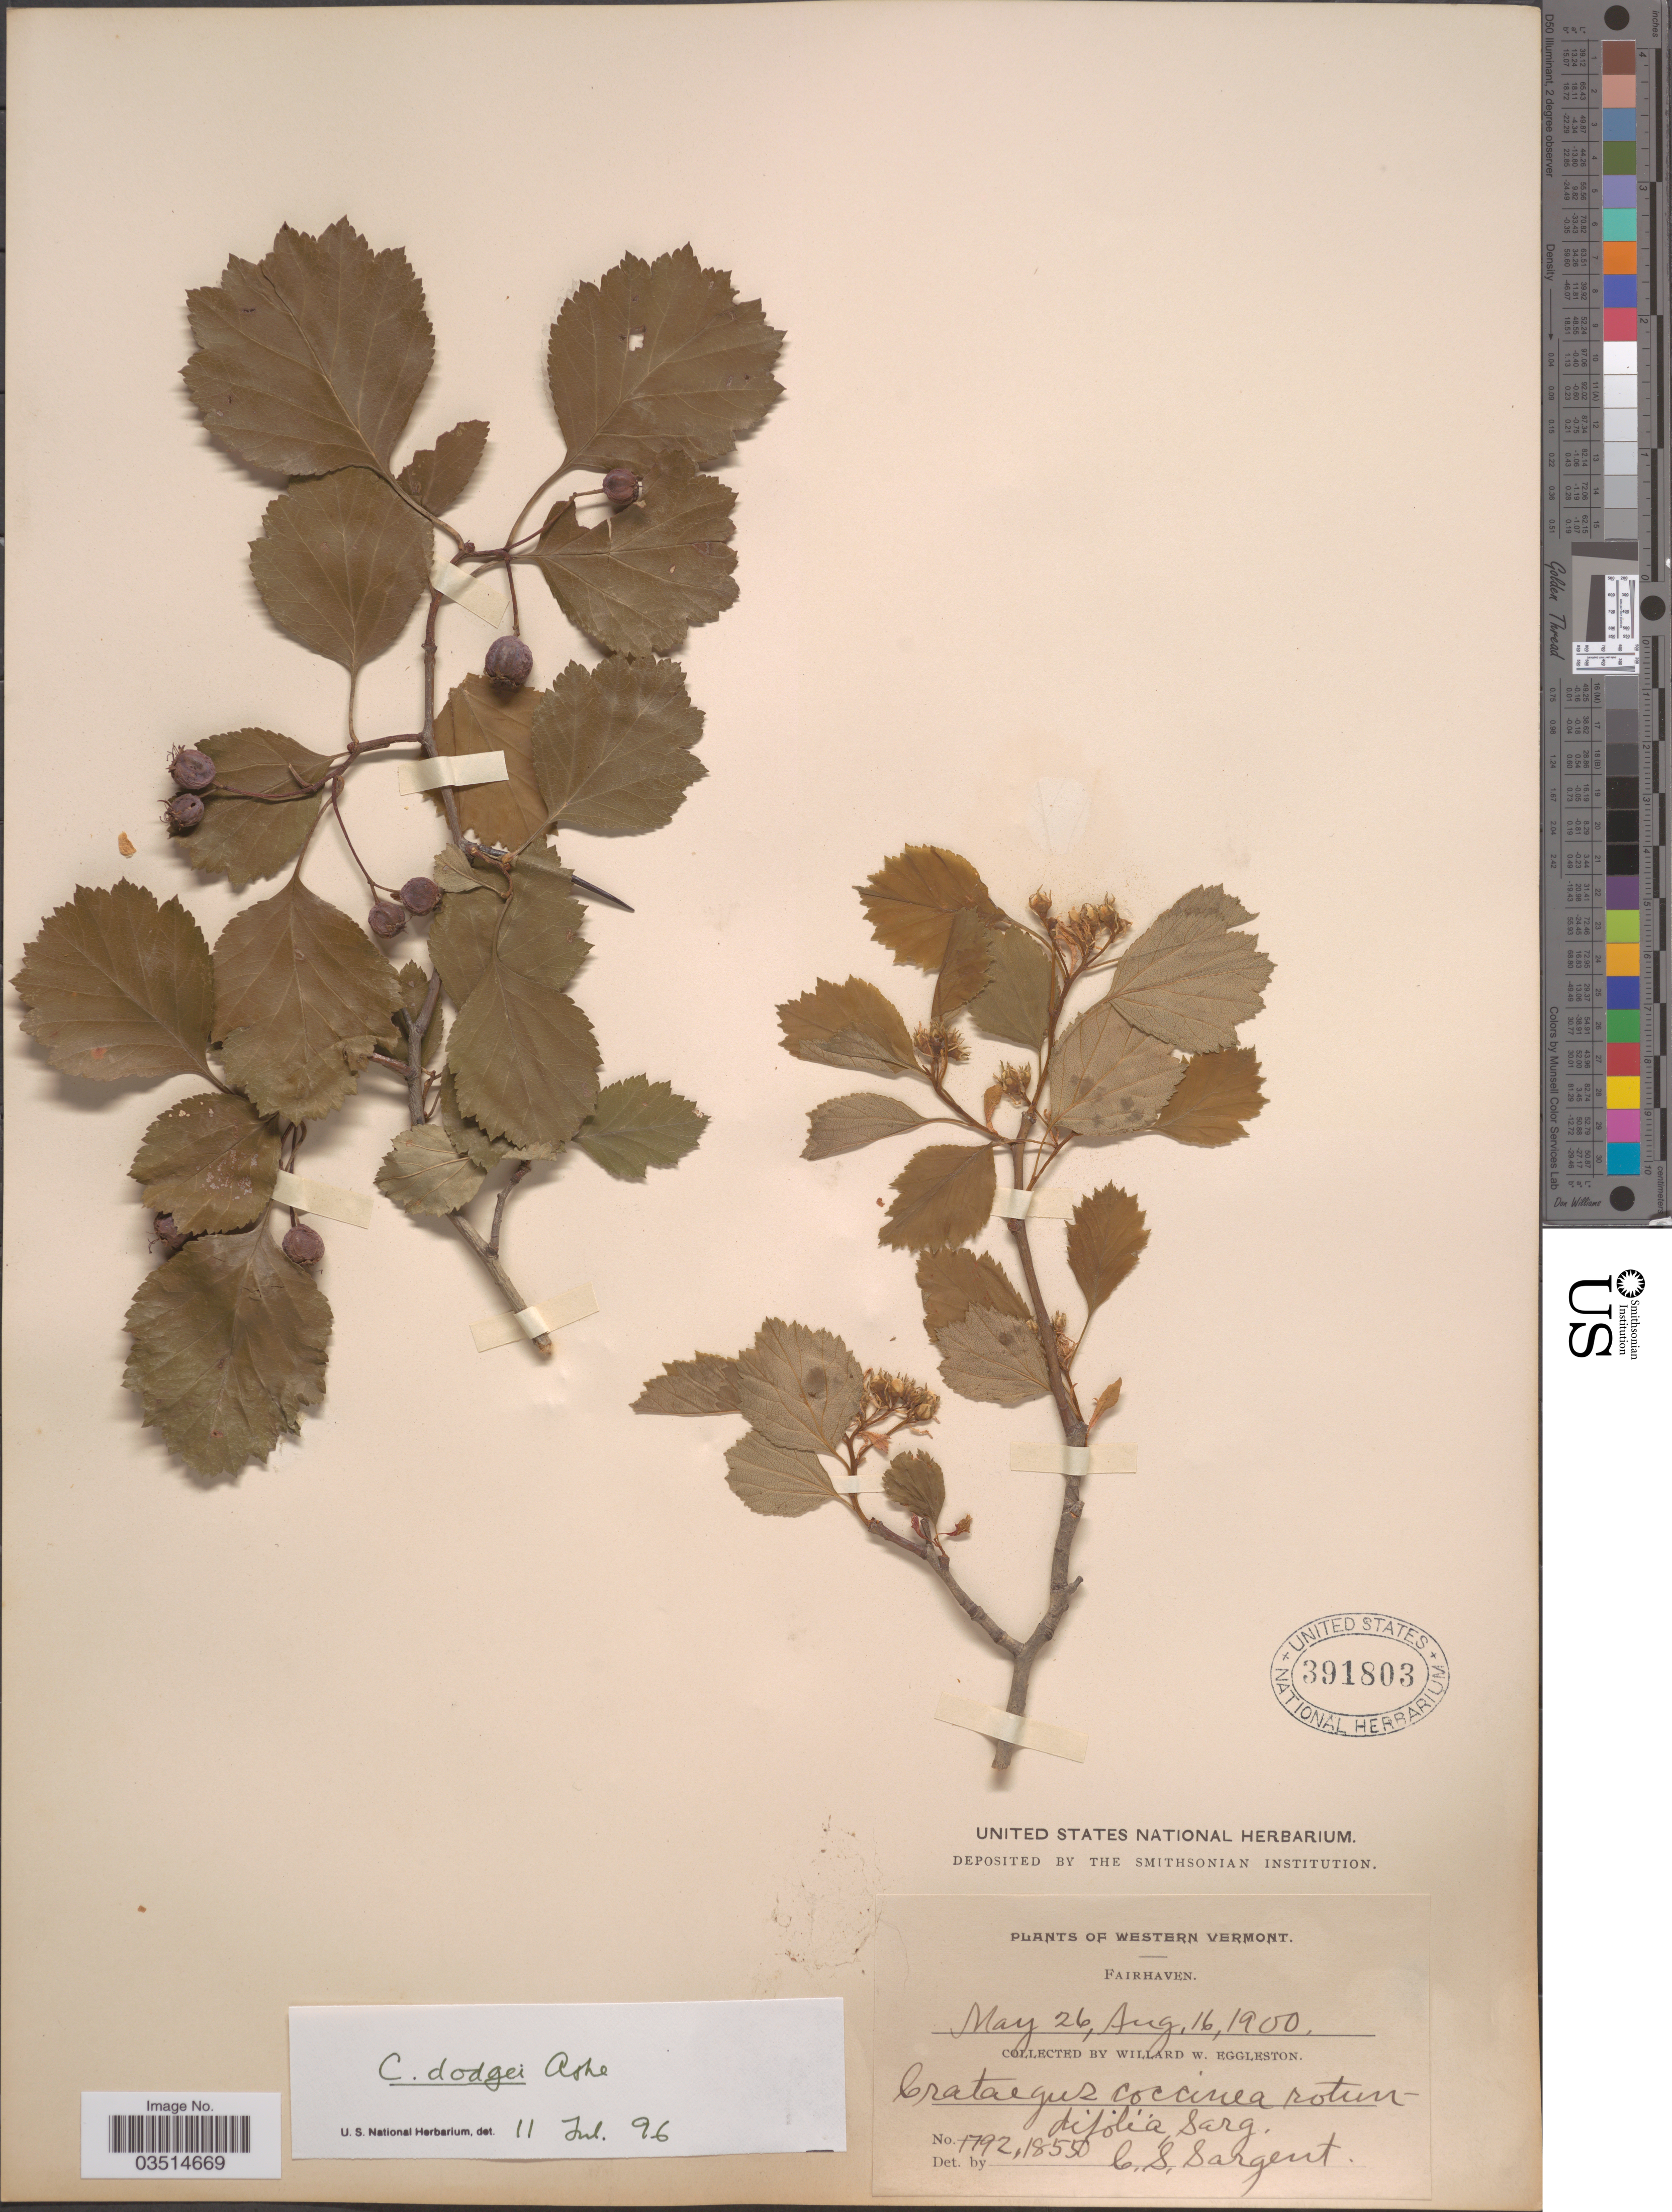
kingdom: Plantae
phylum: Tracheophyta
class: Magnoliopsida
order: Rosales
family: Rosaceae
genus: Crataegus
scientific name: Crataegus dodgei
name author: Ashe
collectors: W. W. Eggleston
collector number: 179218550?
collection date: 1900-05-26/1900-08-16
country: United States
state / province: Vermont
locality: Western Vermont. Fairhaven.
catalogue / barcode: US 391803